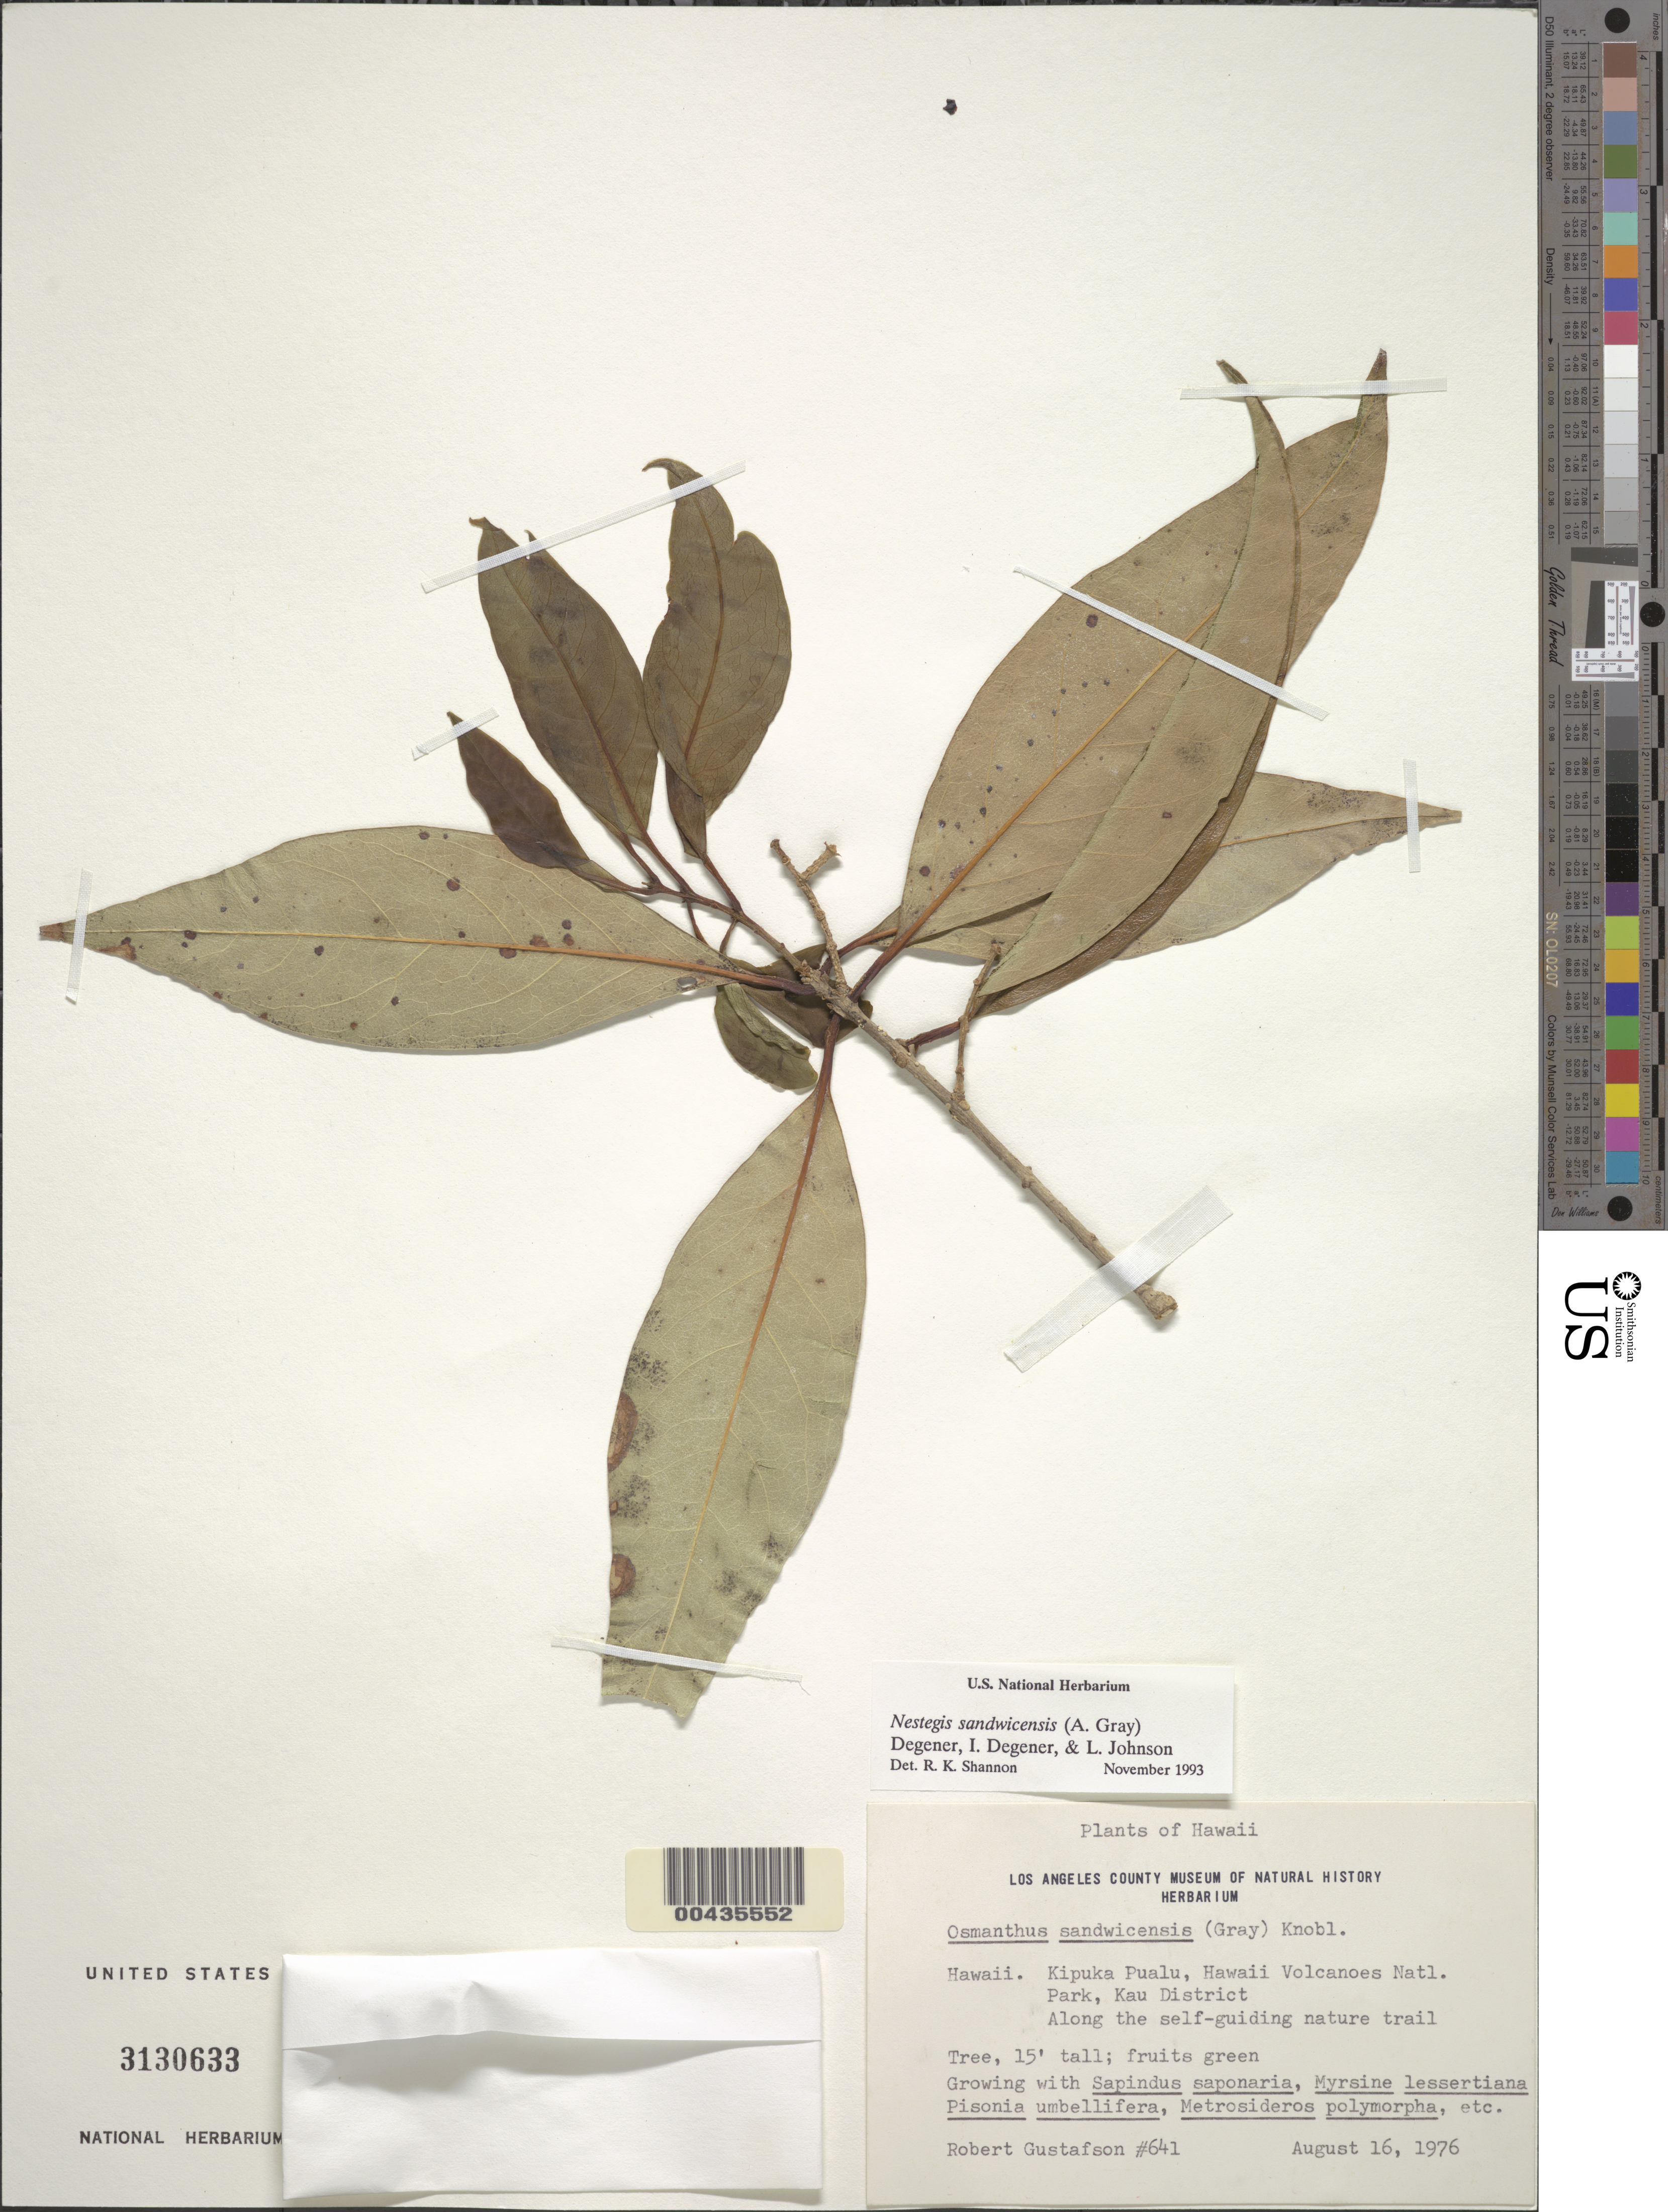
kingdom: Plantae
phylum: Tracheophyta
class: Magnoliopsida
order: Lamiales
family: Oleaceae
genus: Notelaea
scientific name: Notelaea sandwicensis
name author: (A. Gray) Hong-Wa & Besnard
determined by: Wagner, W. L., (BOT), Smithsonian Institution - National Museum of Natural History (UNITED STATES)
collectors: R. Gustafson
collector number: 641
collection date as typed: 16 Aug 1976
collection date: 1976-08-16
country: United States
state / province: Hawaii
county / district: Hawaii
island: Hawaii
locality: Kipuka Pualu, Hawaii Volcanoes National Park, Kau District, along the self-guiding nature trail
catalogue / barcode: US 3130633